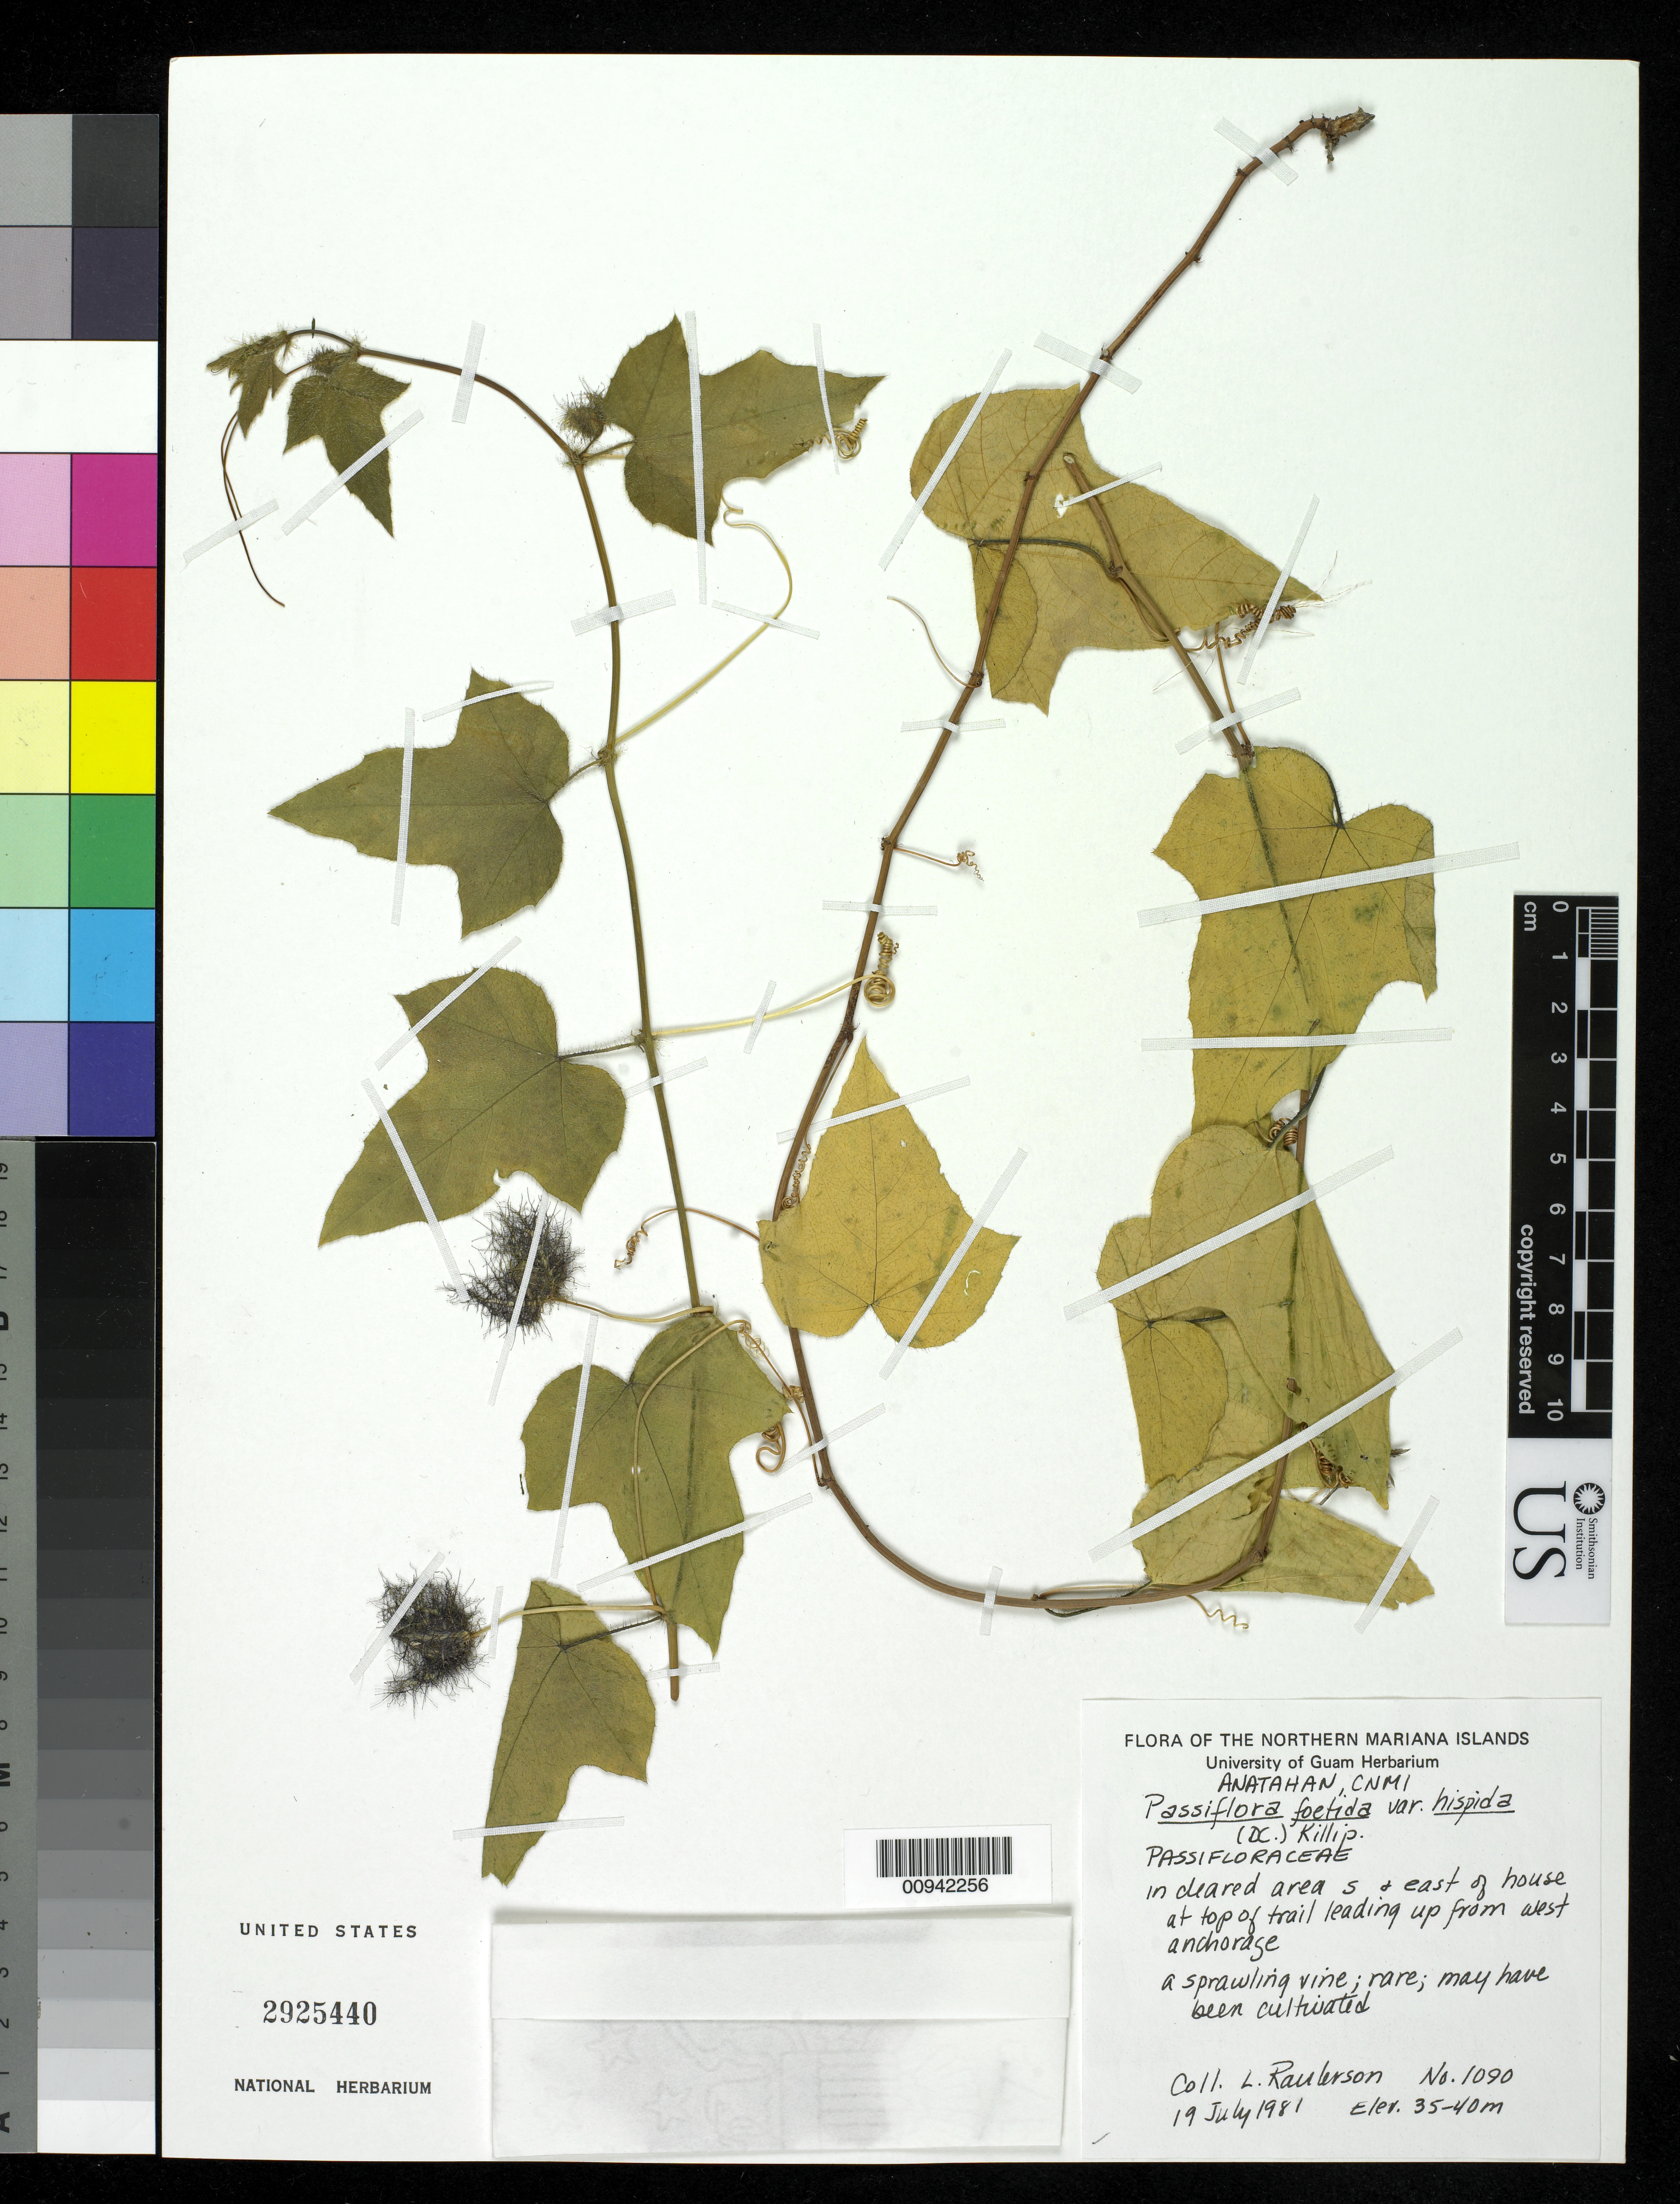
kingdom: Plantae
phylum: Tracheophyta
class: Magnoliopsida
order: Malpighiales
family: Passifloraceae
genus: Passiflora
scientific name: Passiflora foetida var. hispida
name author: (DC. ex Triana & Planch.) Killip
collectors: L. Raulerson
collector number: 1090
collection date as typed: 19 Jul 1981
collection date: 1981-07-19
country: Northern Mariana Islands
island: Anatahan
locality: In cleared area S and E of house at top of trail leading up from W anchorage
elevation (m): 35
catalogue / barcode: US 2925440